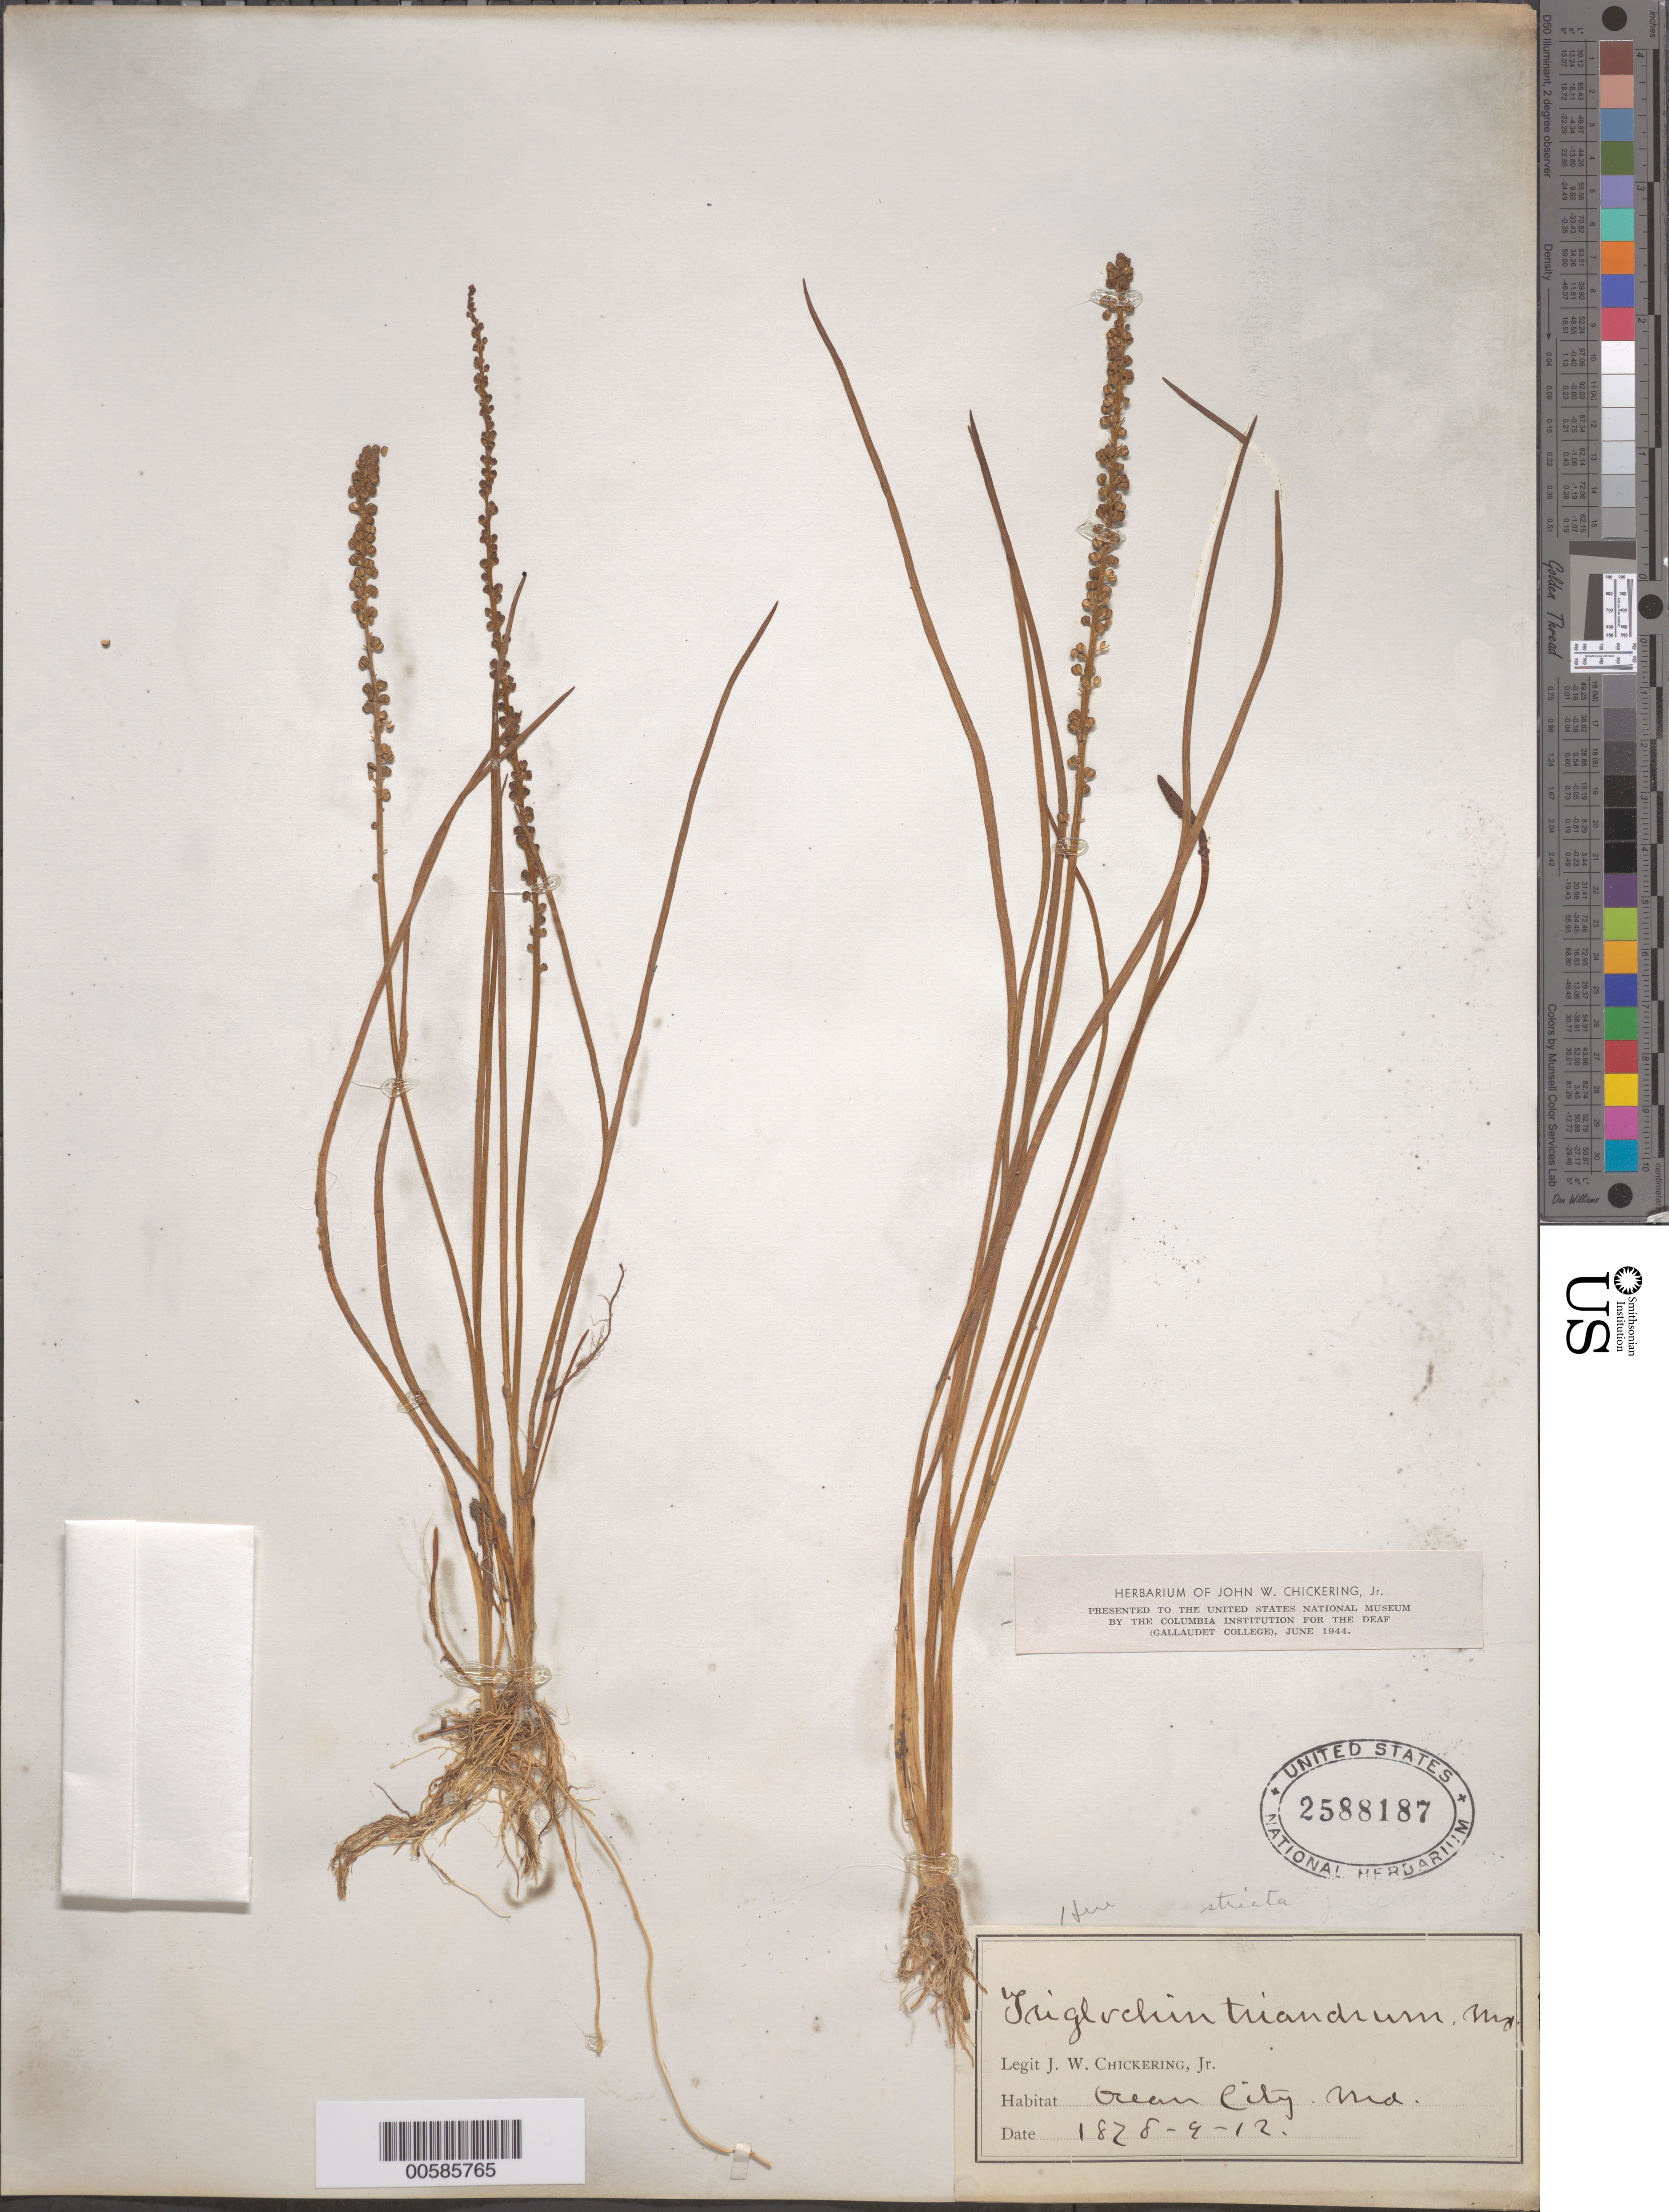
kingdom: Plantae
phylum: Tracheophyta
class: Liliopsida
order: Alismatales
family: Juncaginaceae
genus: Triglochin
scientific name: Triglochin striata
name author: Ruiz & Pav.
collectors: J. W. Chickering Jr.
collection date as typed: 12 Sep 1828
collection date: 1828-09-12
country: United States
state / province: Maryland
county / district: Worcester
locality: Ocean City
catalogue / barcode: US 2588187